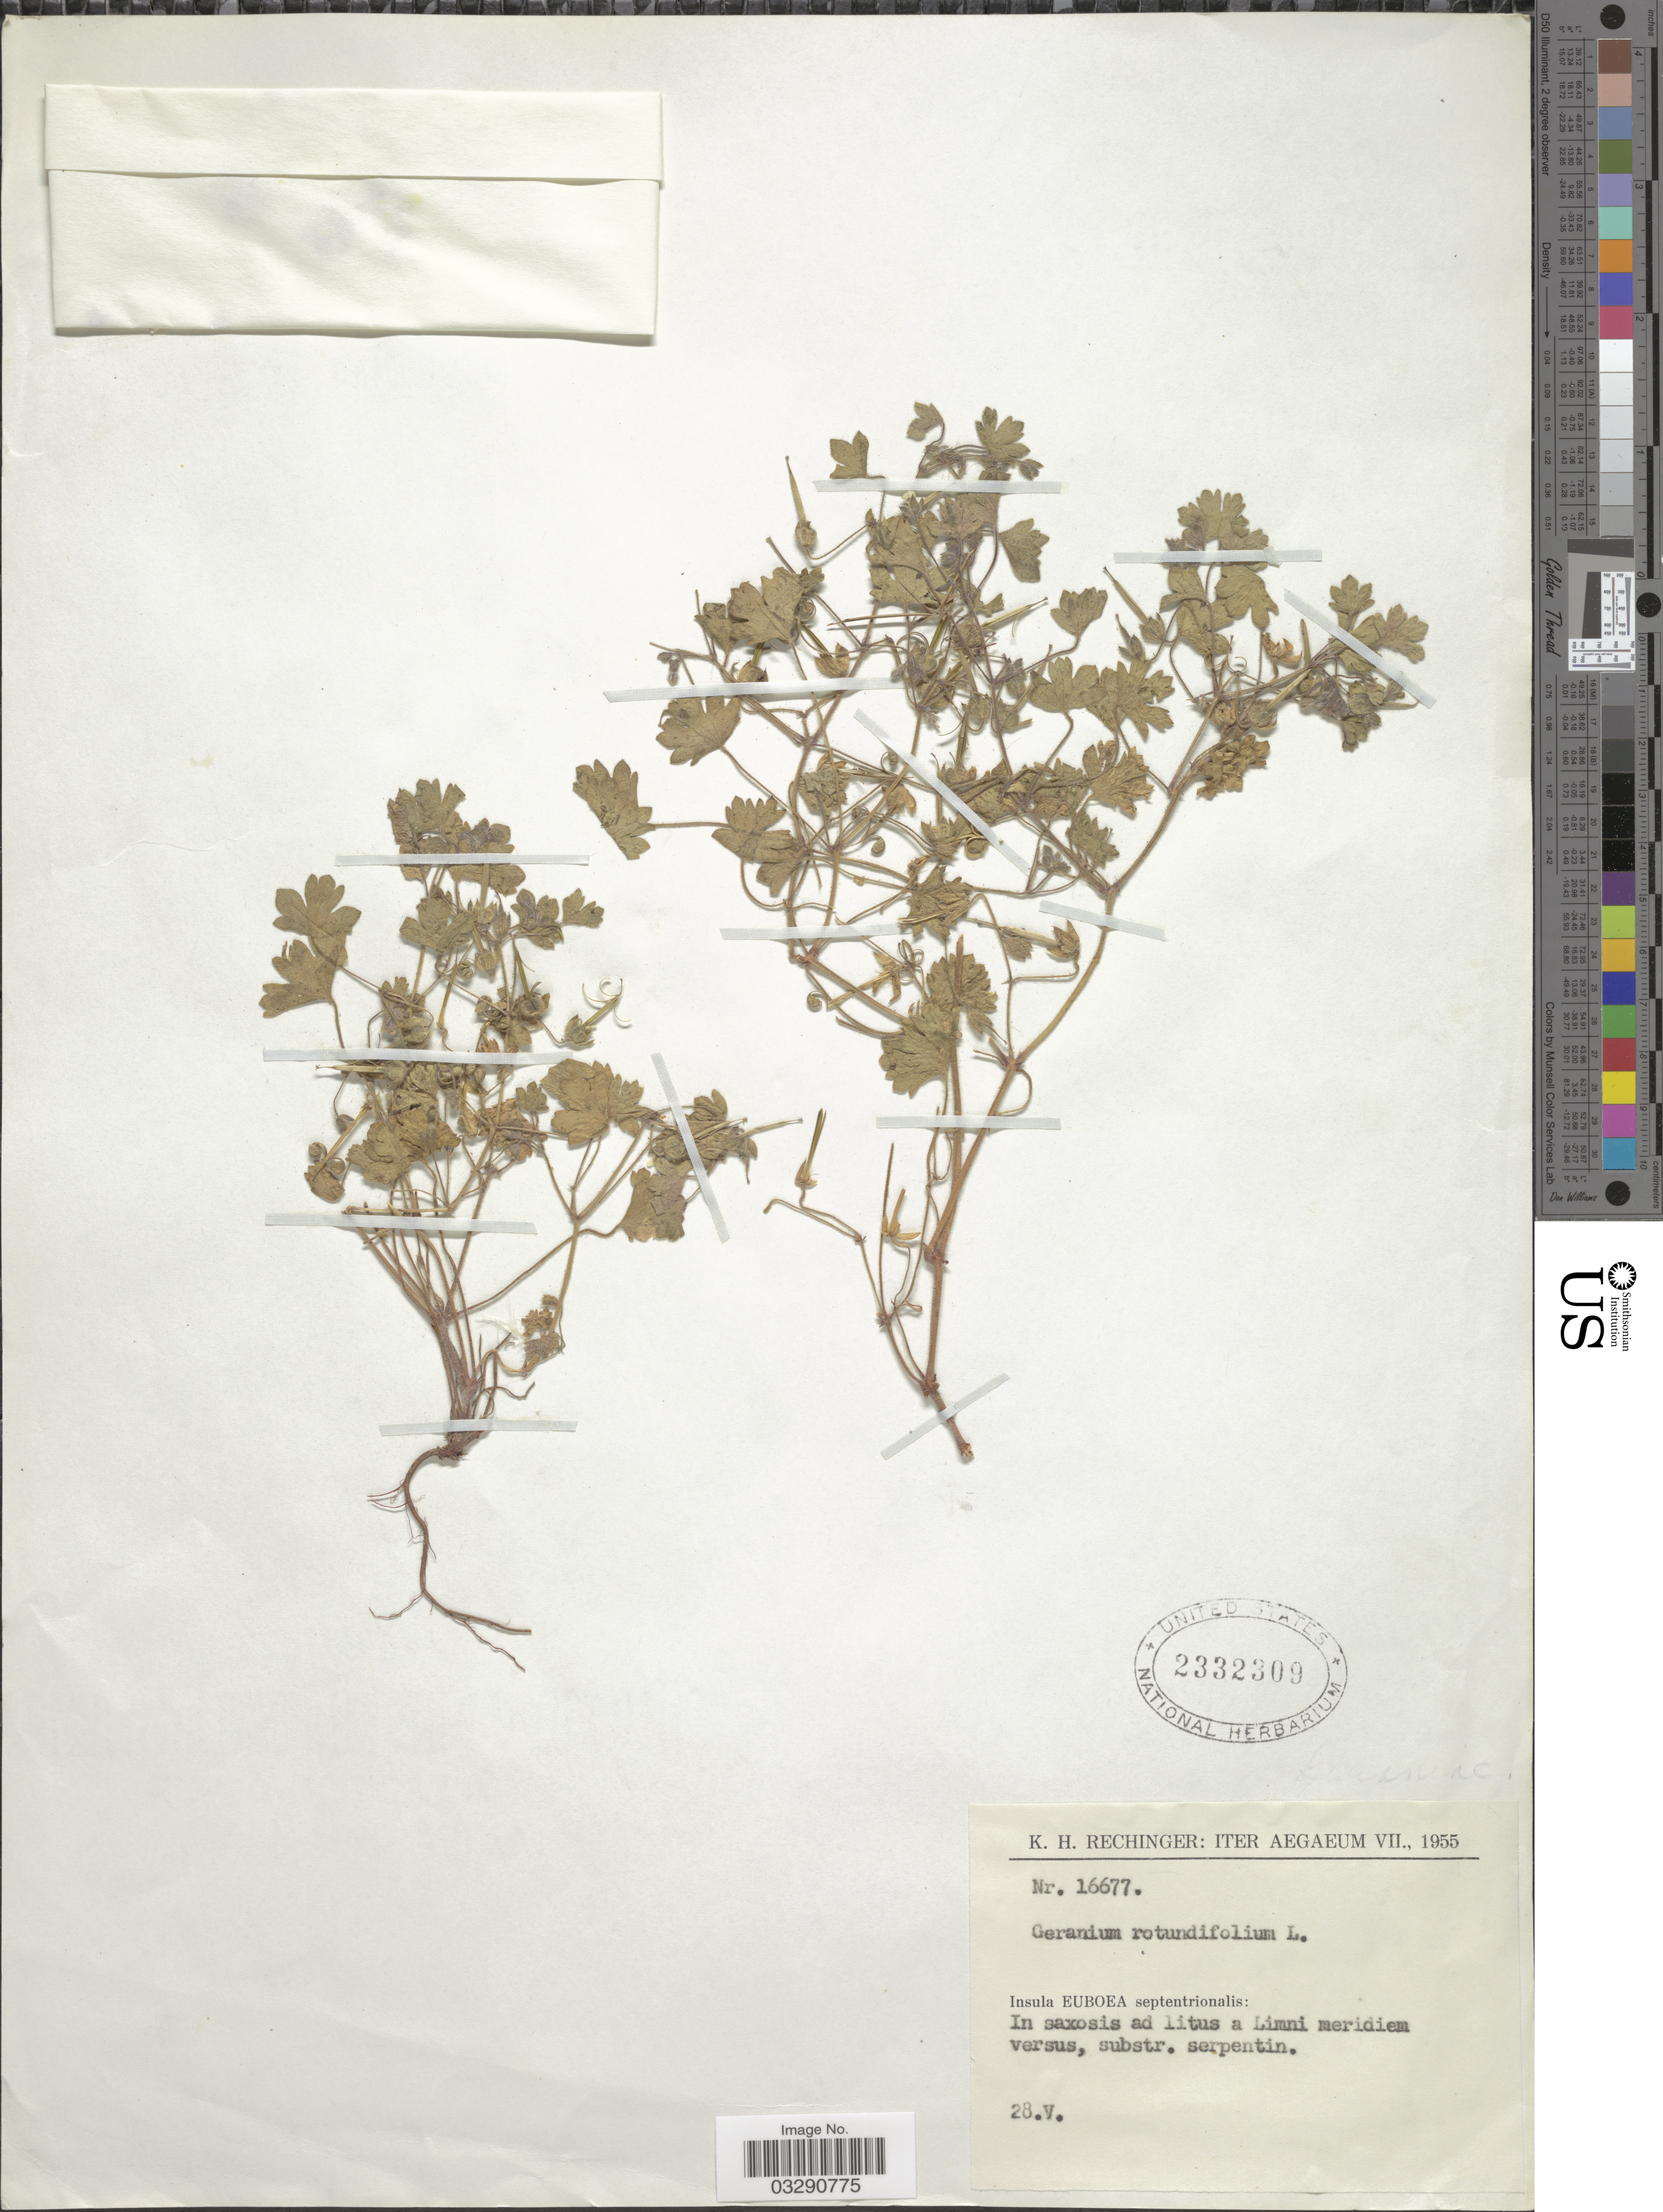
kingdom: Plantae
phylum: Tracheophyta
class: Magnoliopsida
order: Geraniales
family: Geraniaceae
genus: Geranium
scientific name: Geranium rotundifolium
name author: L.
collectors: K. H. Rechinger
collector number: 16677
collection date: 1955-05-28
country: Greece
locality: Aegaeum. Insula Euboea septentrionalis: In saxosis ad litus a Limni meridiem versus.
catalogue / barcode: US 2332309